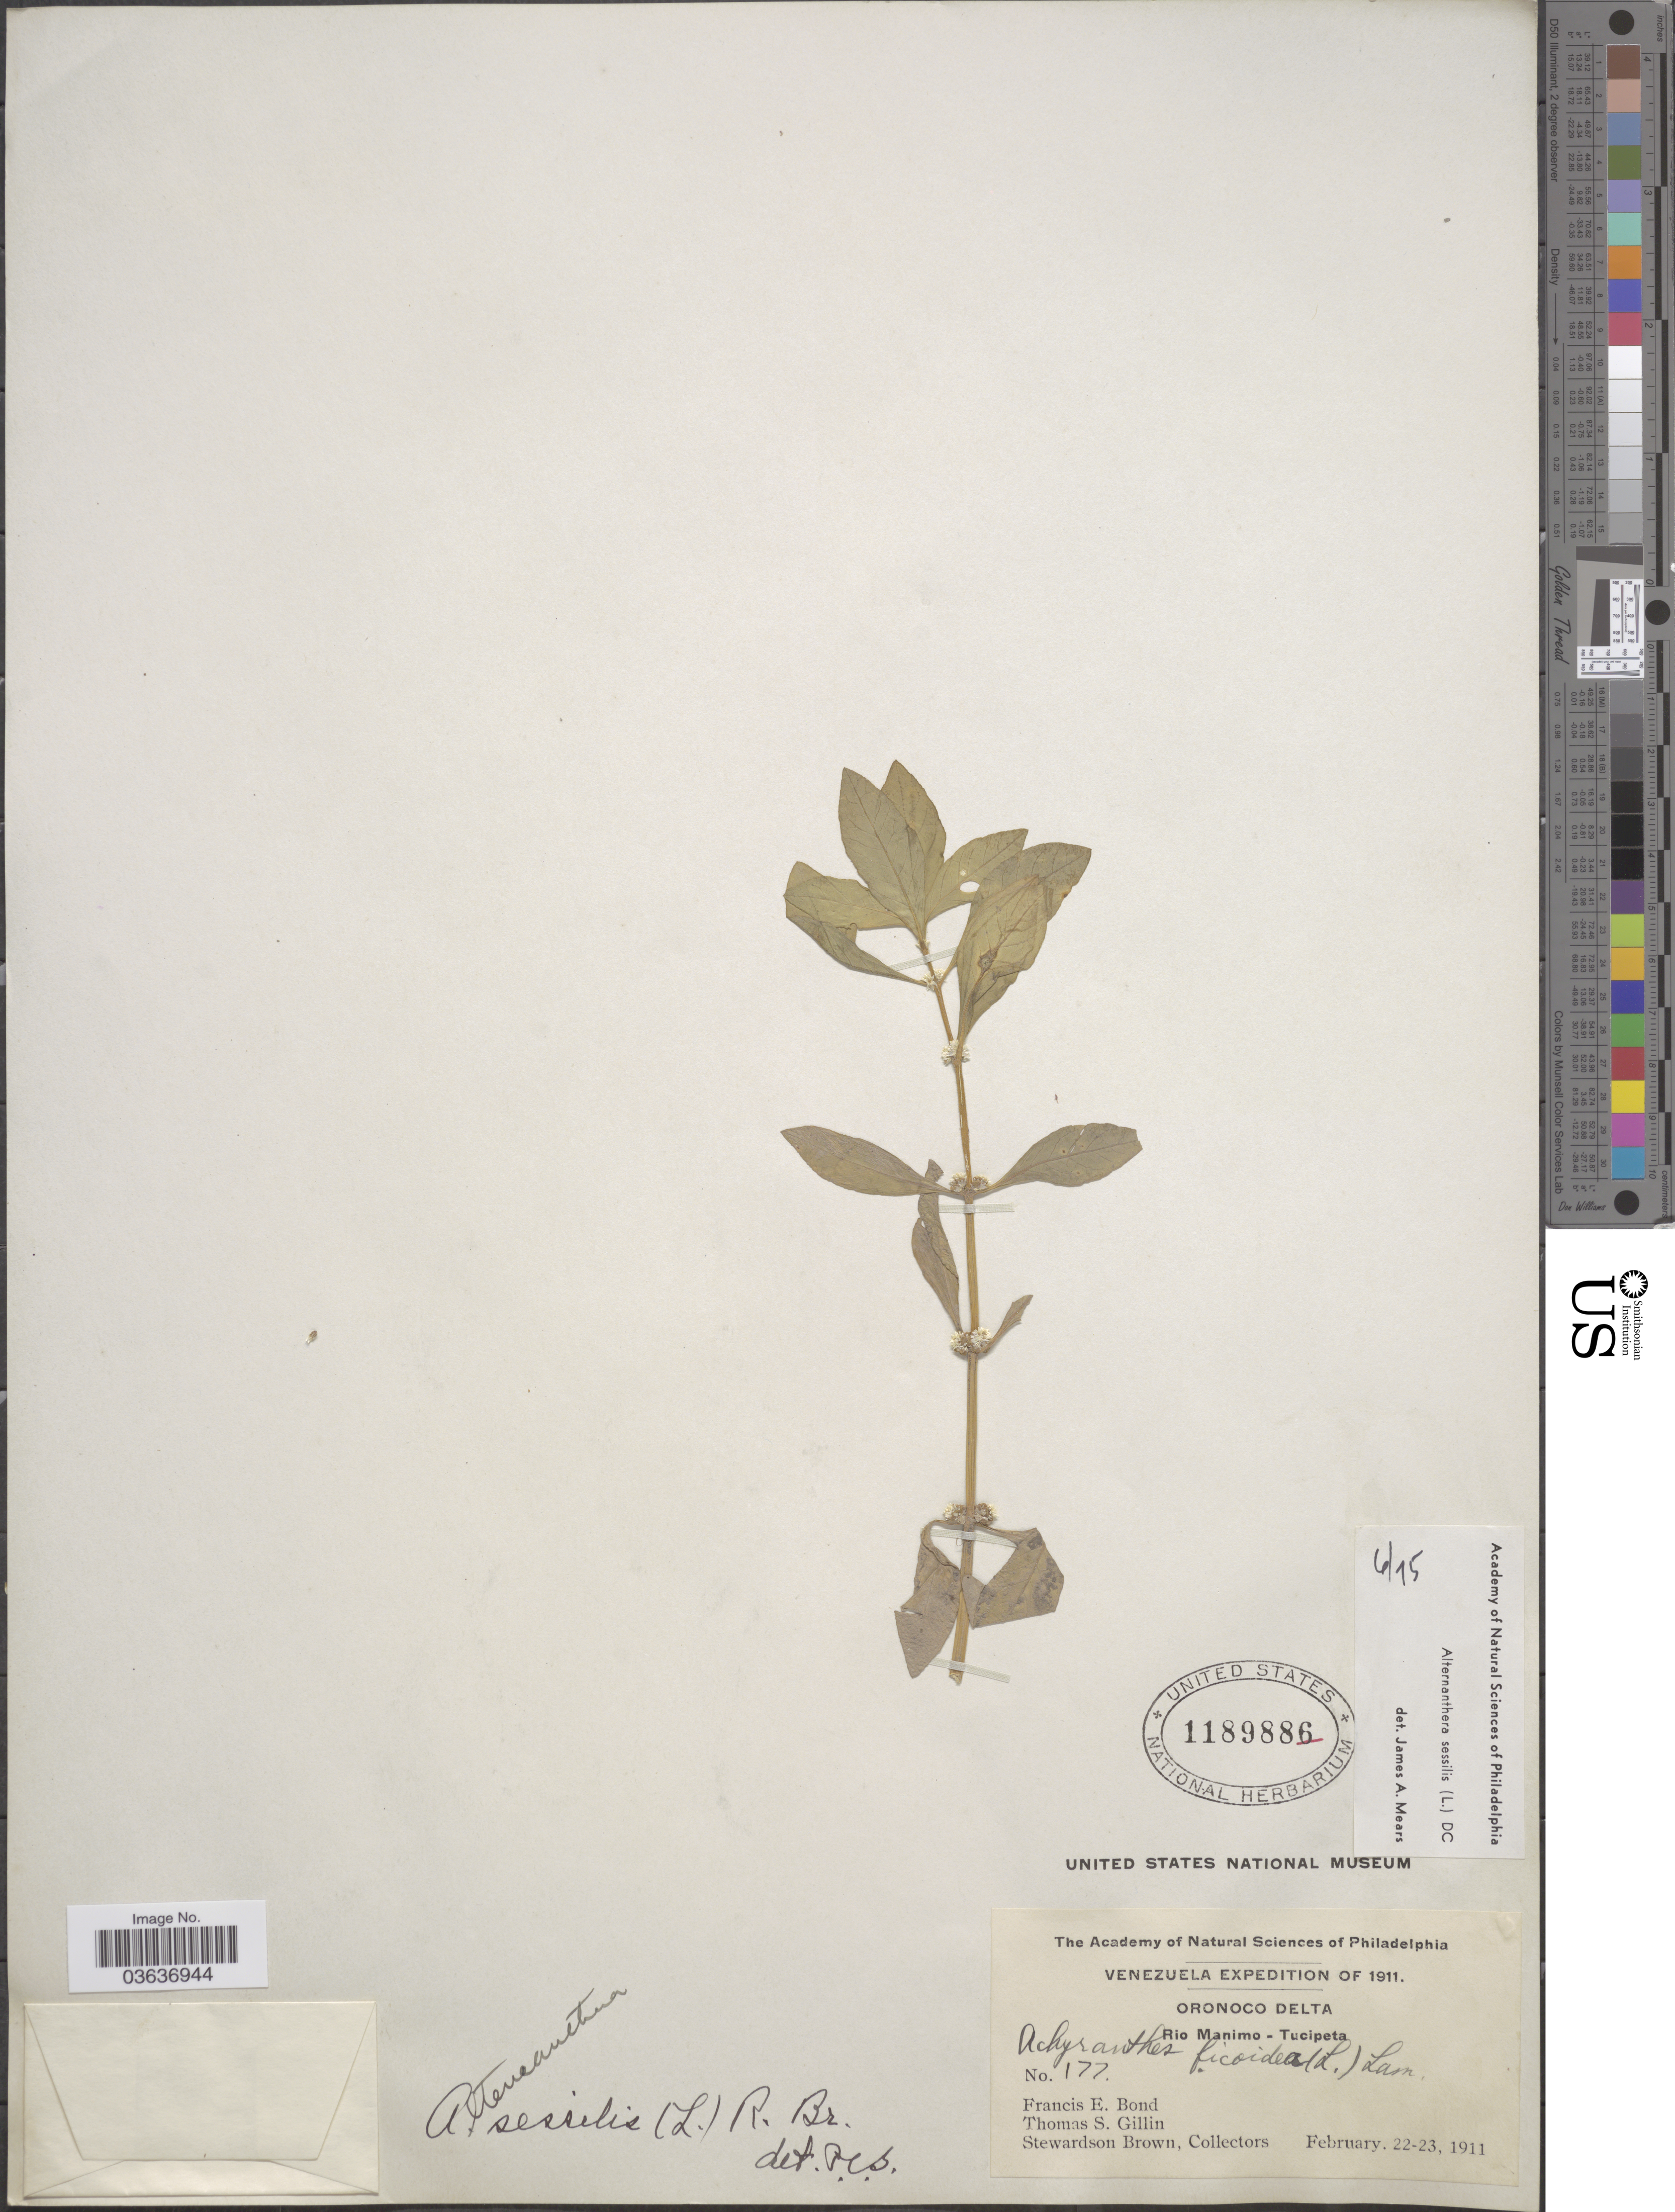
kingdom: Plantae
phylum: Tracheophyta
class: Magnoliopsida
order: Caryophyllales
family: Amaranthaceae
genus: Alternanthera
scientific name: Alternanthera sessilis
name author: (L.) DC.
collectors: F. Bond, T. Gillin & S. Brown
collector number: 177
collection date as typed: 22-23 February 1911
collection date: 1911-02-22/1911-02-23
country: Venezuela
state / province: Delta Amacuro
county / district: Tucupita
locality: Orinoco Delta, Cano Manamo near Tucupita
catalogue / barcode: US 1189886